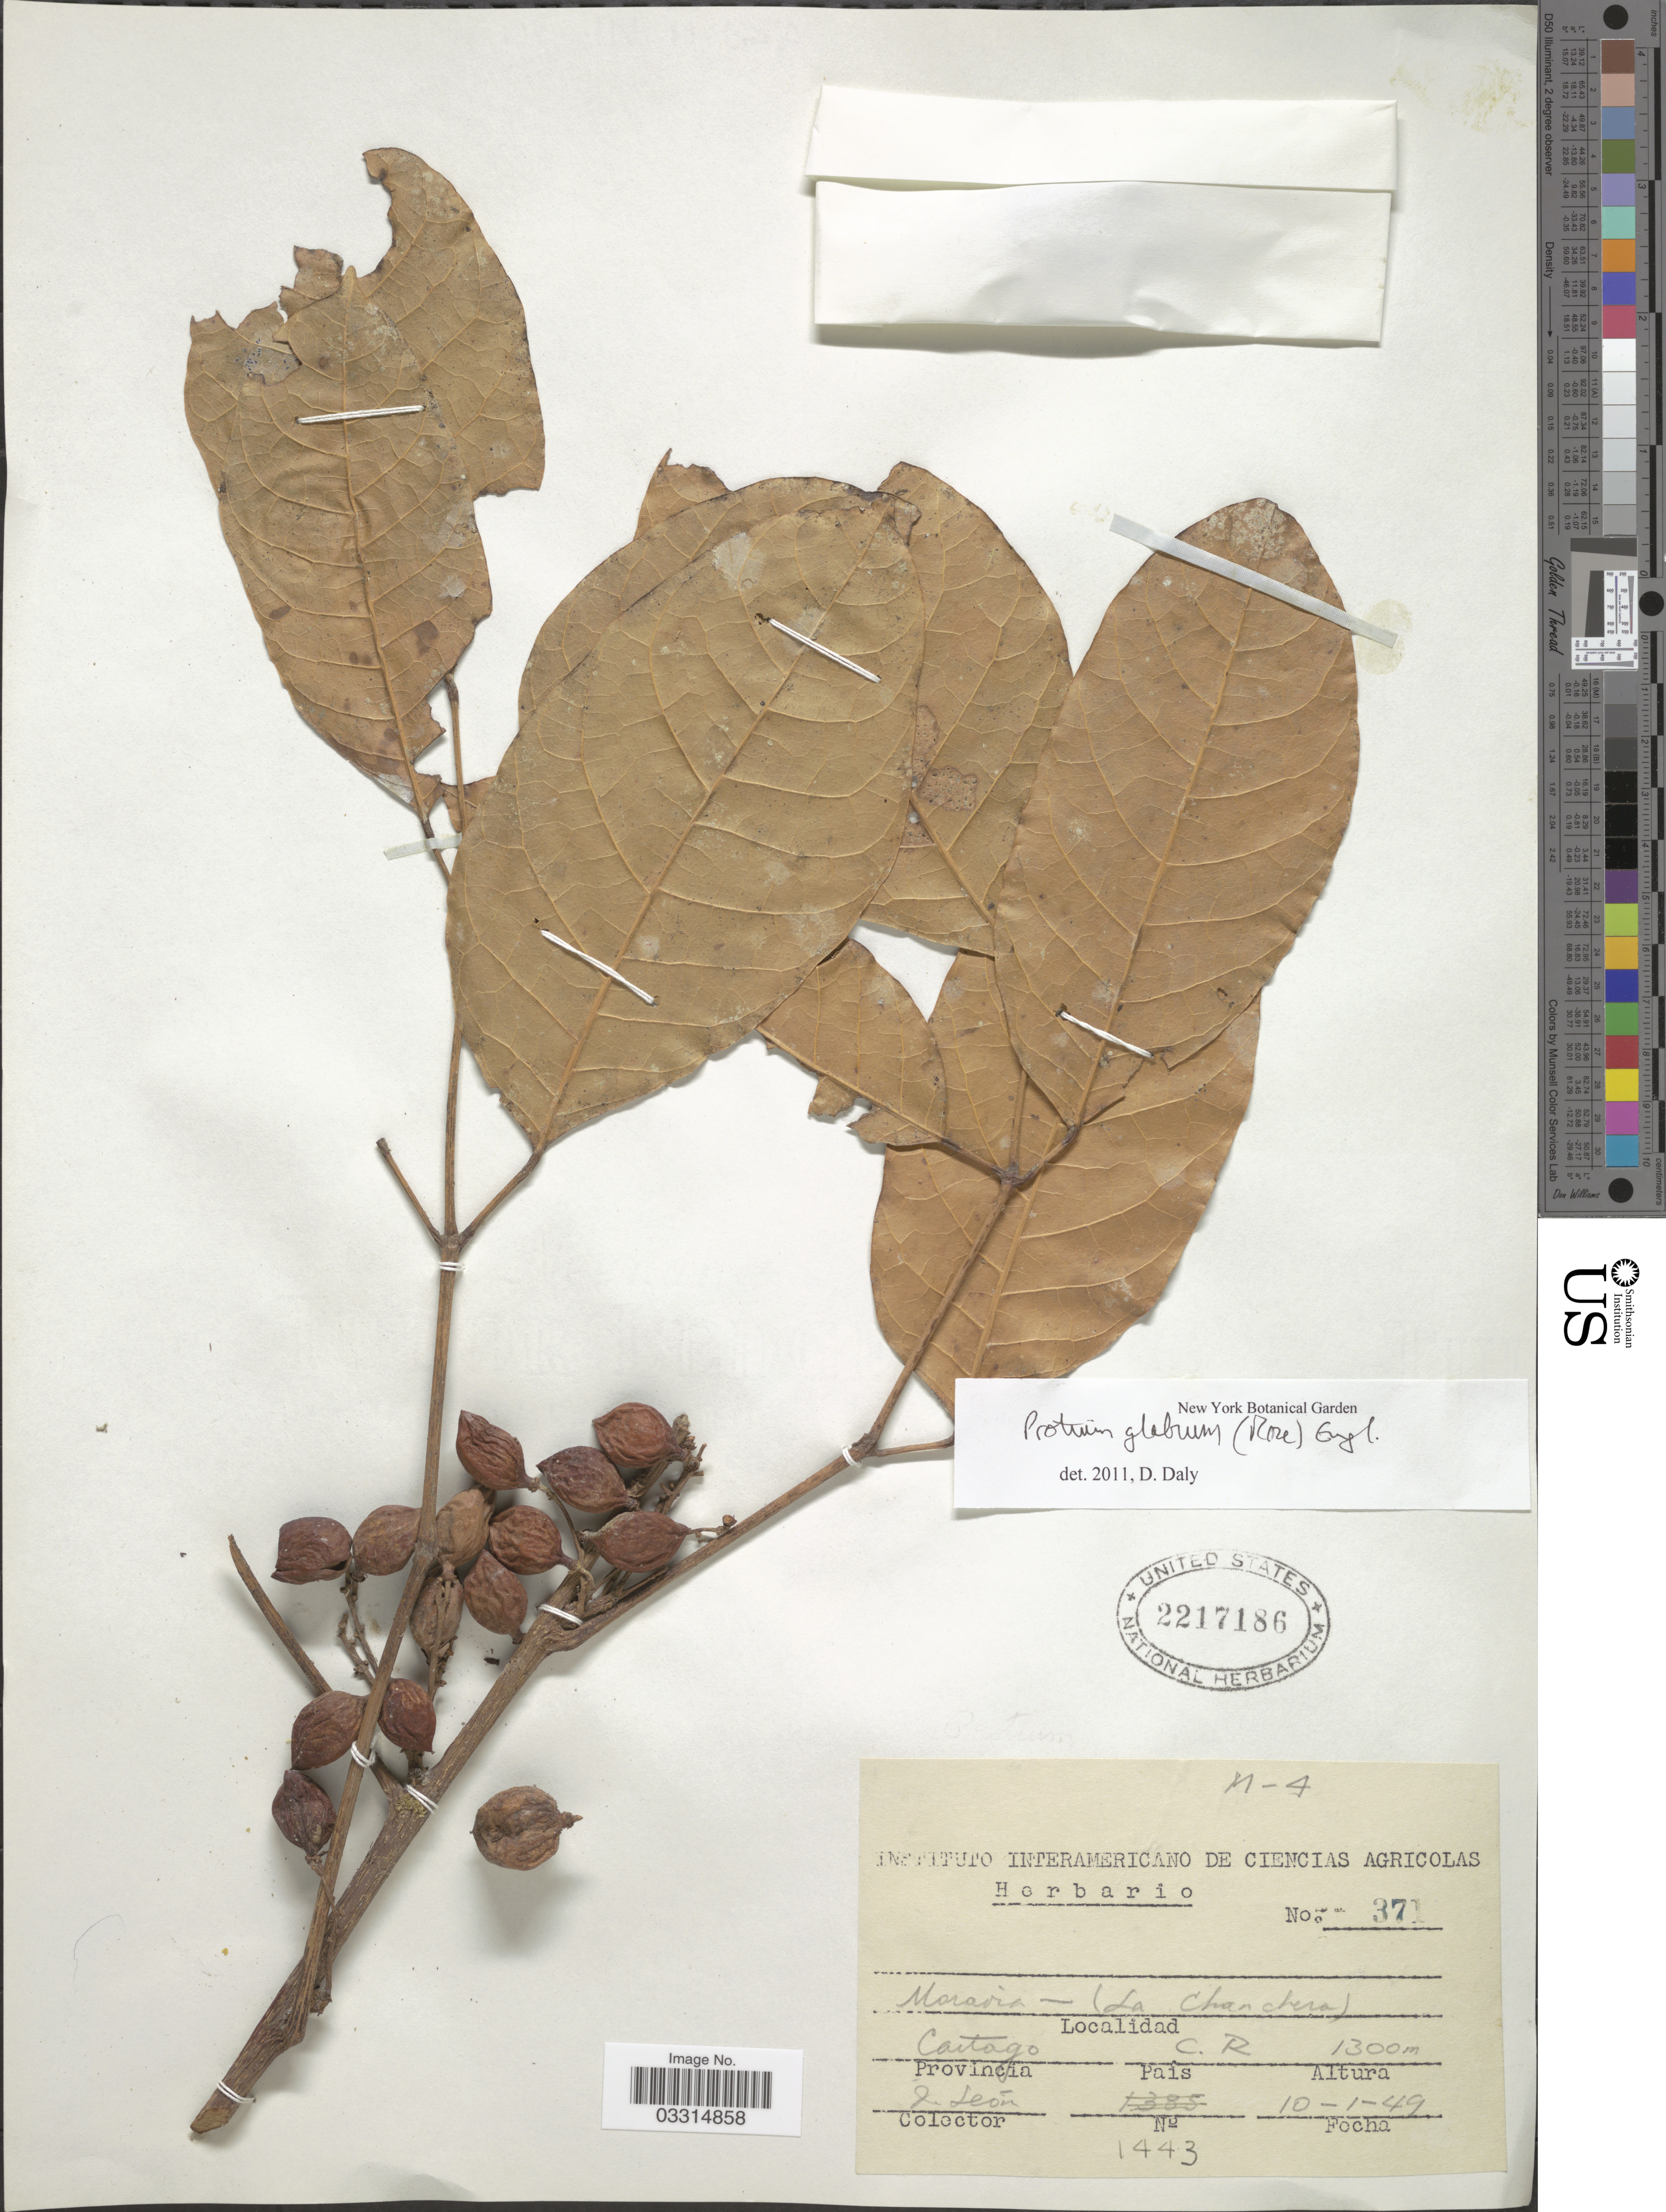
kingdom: Plantae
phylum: Tracheophyta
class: Magnoliopsida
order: Sapindales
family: Burseraceae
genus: Protium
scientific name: Protium glabrum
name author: (Rose) Engl.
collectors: J. León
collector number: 1443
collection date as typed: Transcribed d/m/y: 10/1/49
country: Costa Rica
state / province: Cartago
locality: Moravia - (La Chancera).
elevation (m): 1300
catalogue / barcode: US 2217186